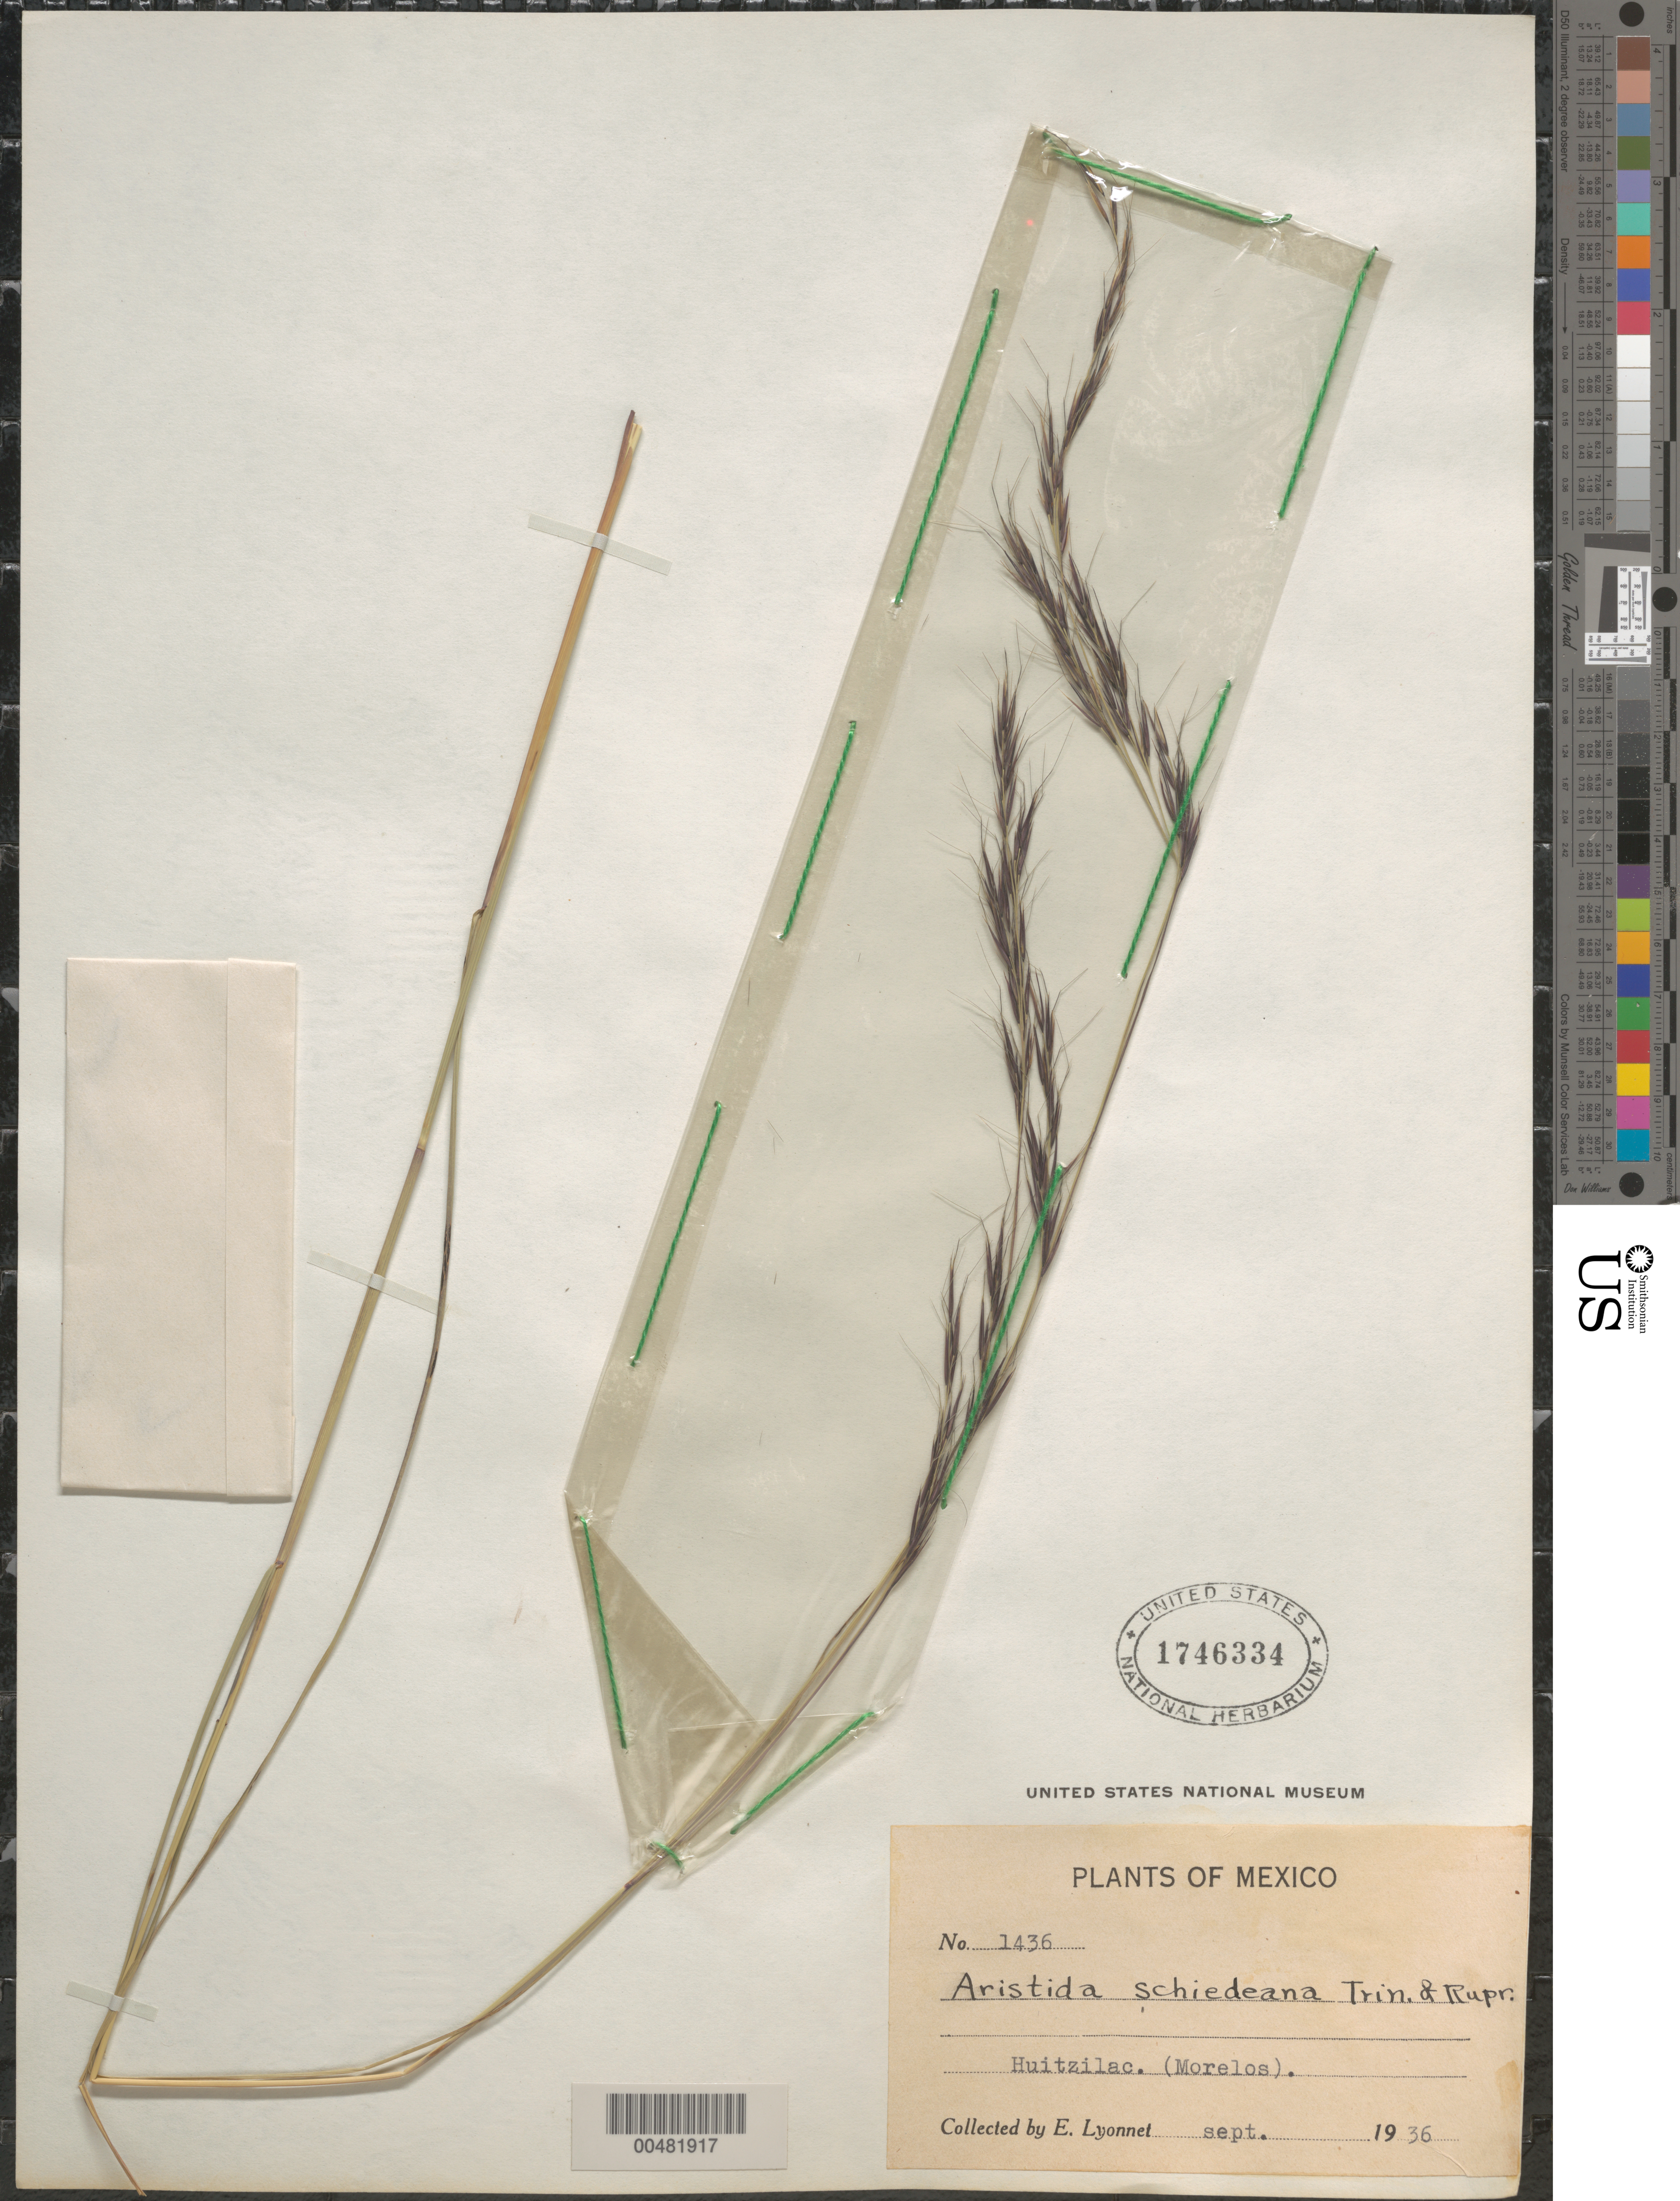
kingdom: Plantae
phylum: Tracheophyta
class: Liliopsida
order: Poales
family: Poaceae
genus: Aristida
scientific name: Aristida schiedeana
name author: Trin. & Rupr.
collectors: Bro. E. Lyonnet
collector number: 1436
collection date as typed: Sep 1936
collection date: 1936-09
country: Mexico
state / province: Morelos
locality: Huitzilac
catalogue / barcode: US 1746334